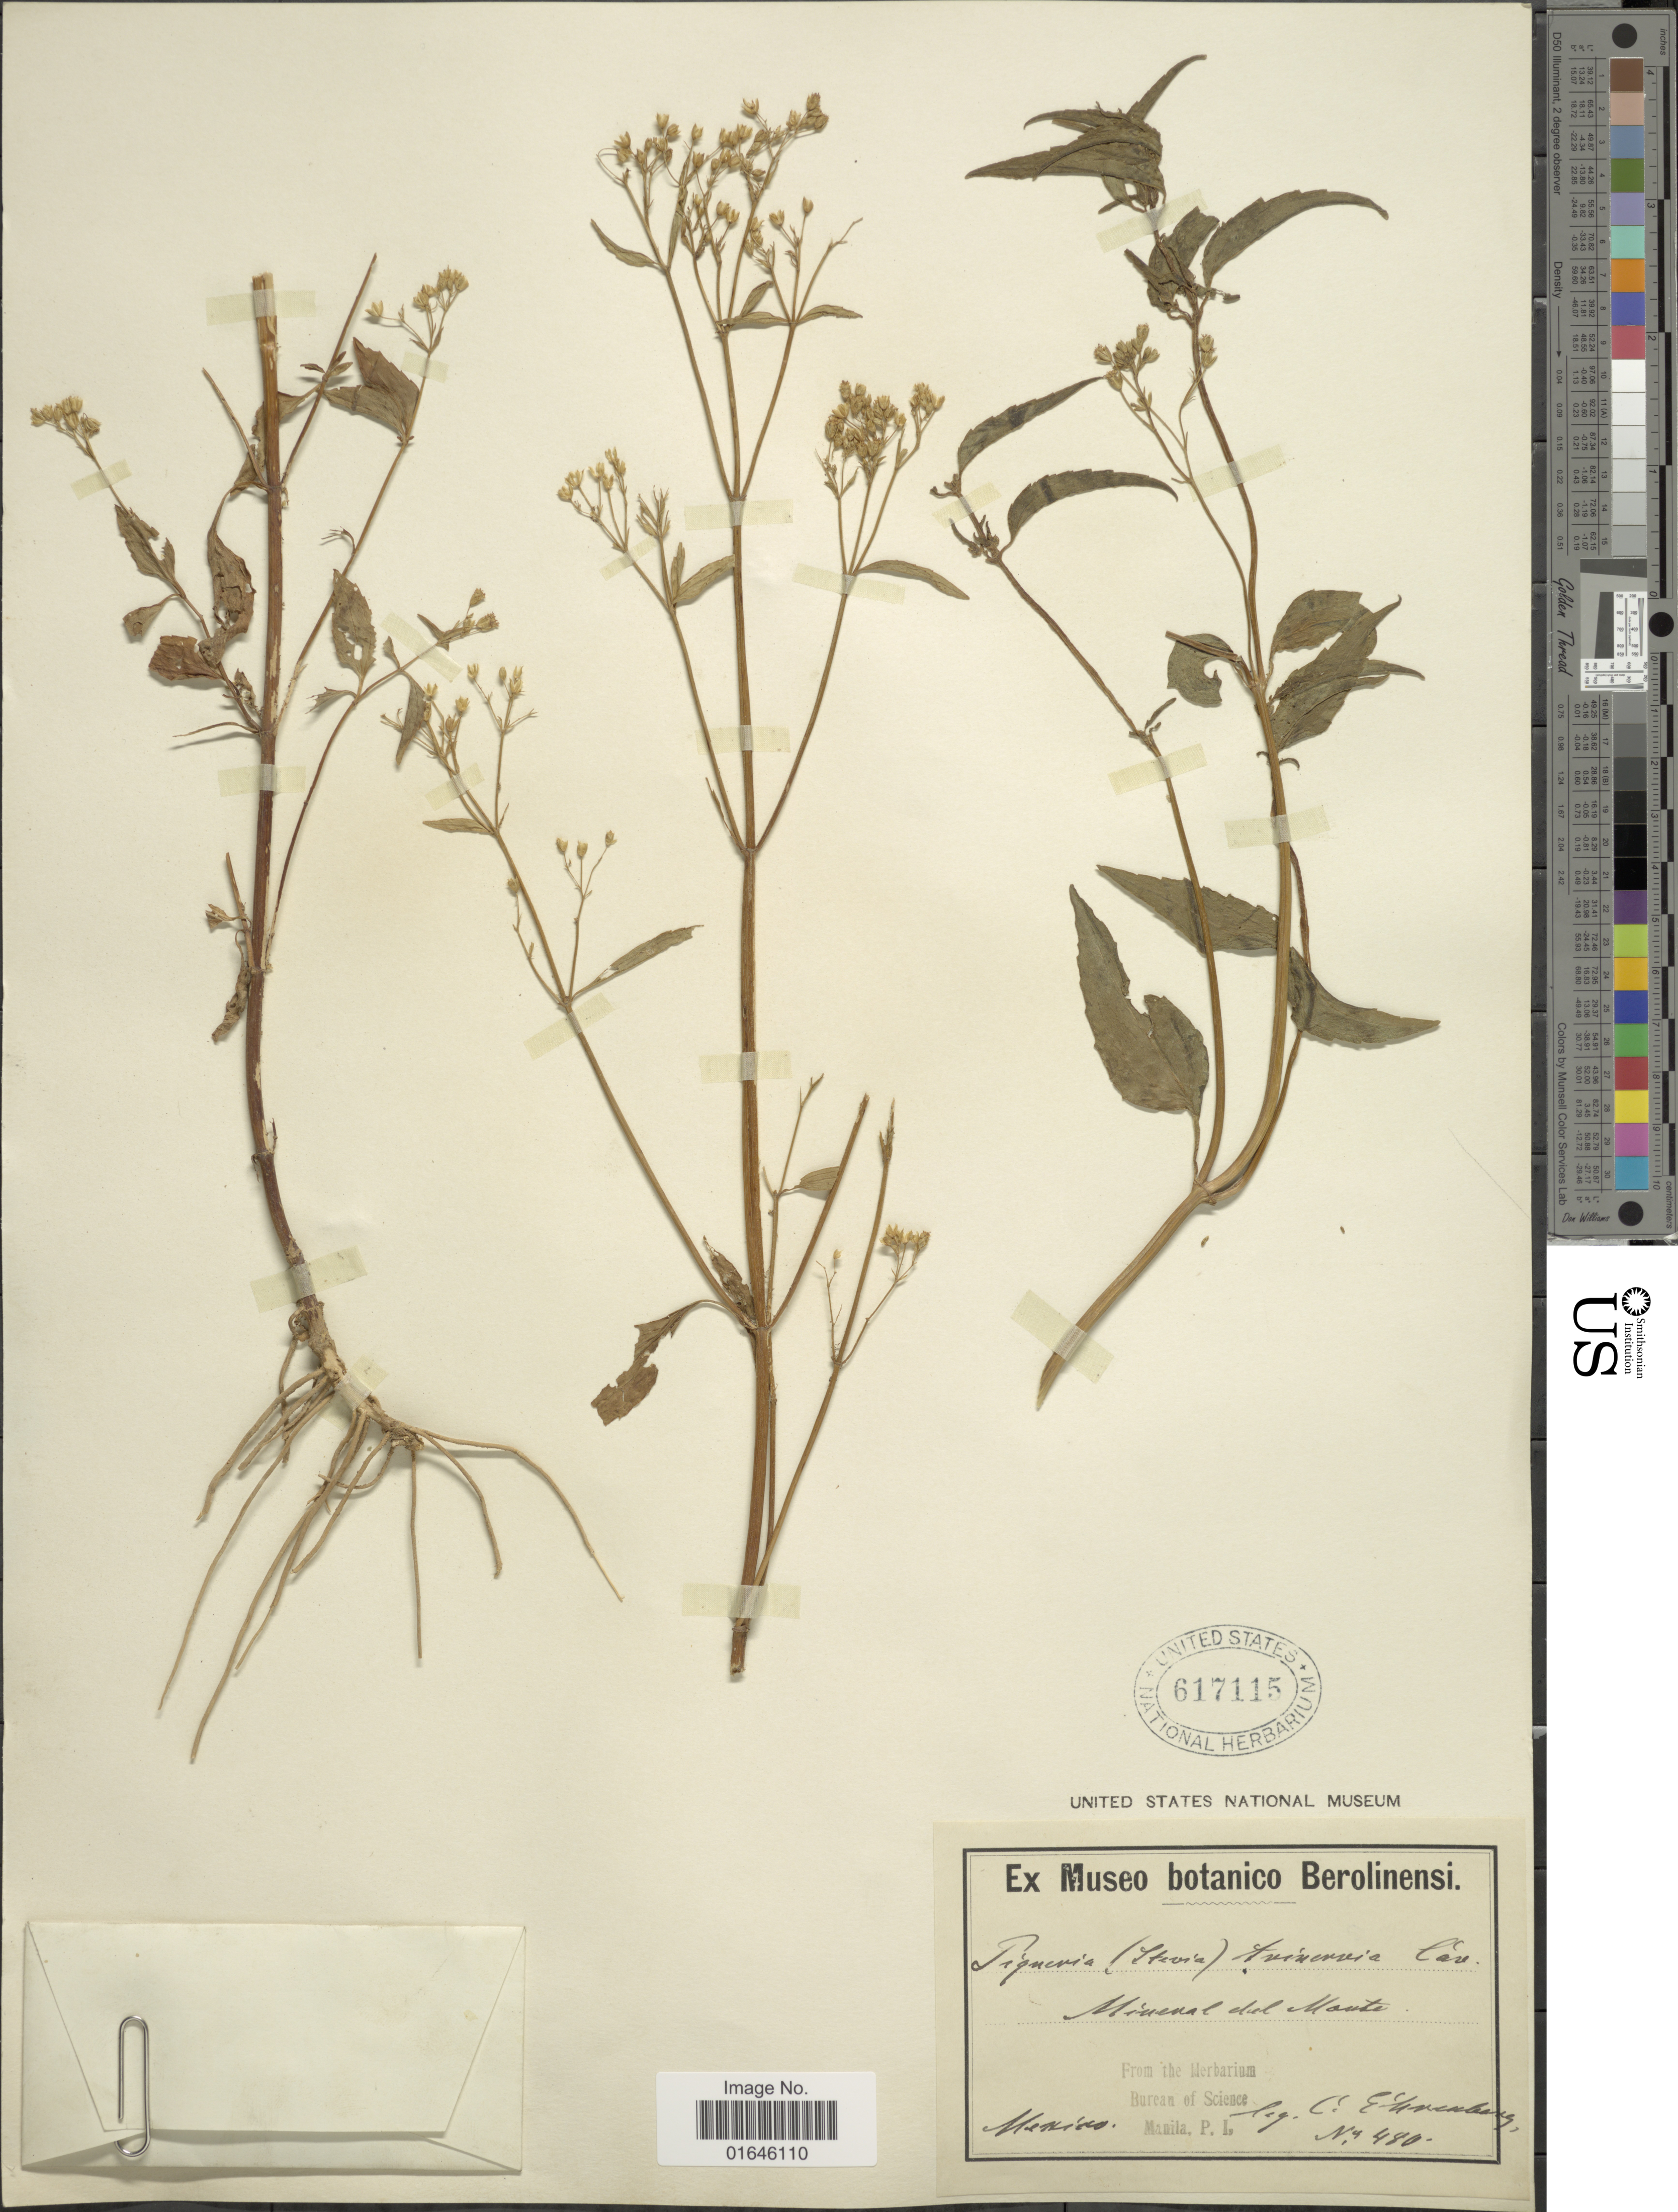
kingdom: Plantae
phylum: Tracheophyta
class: Magnoliopsida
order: Asterales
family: Asteraceae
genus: Piqueria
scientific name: Piqueria trinervia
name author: Cav.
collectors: C. G. Ehrenberg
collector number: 480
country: Mexico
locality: Mineral del Monte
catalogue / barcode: US 617115